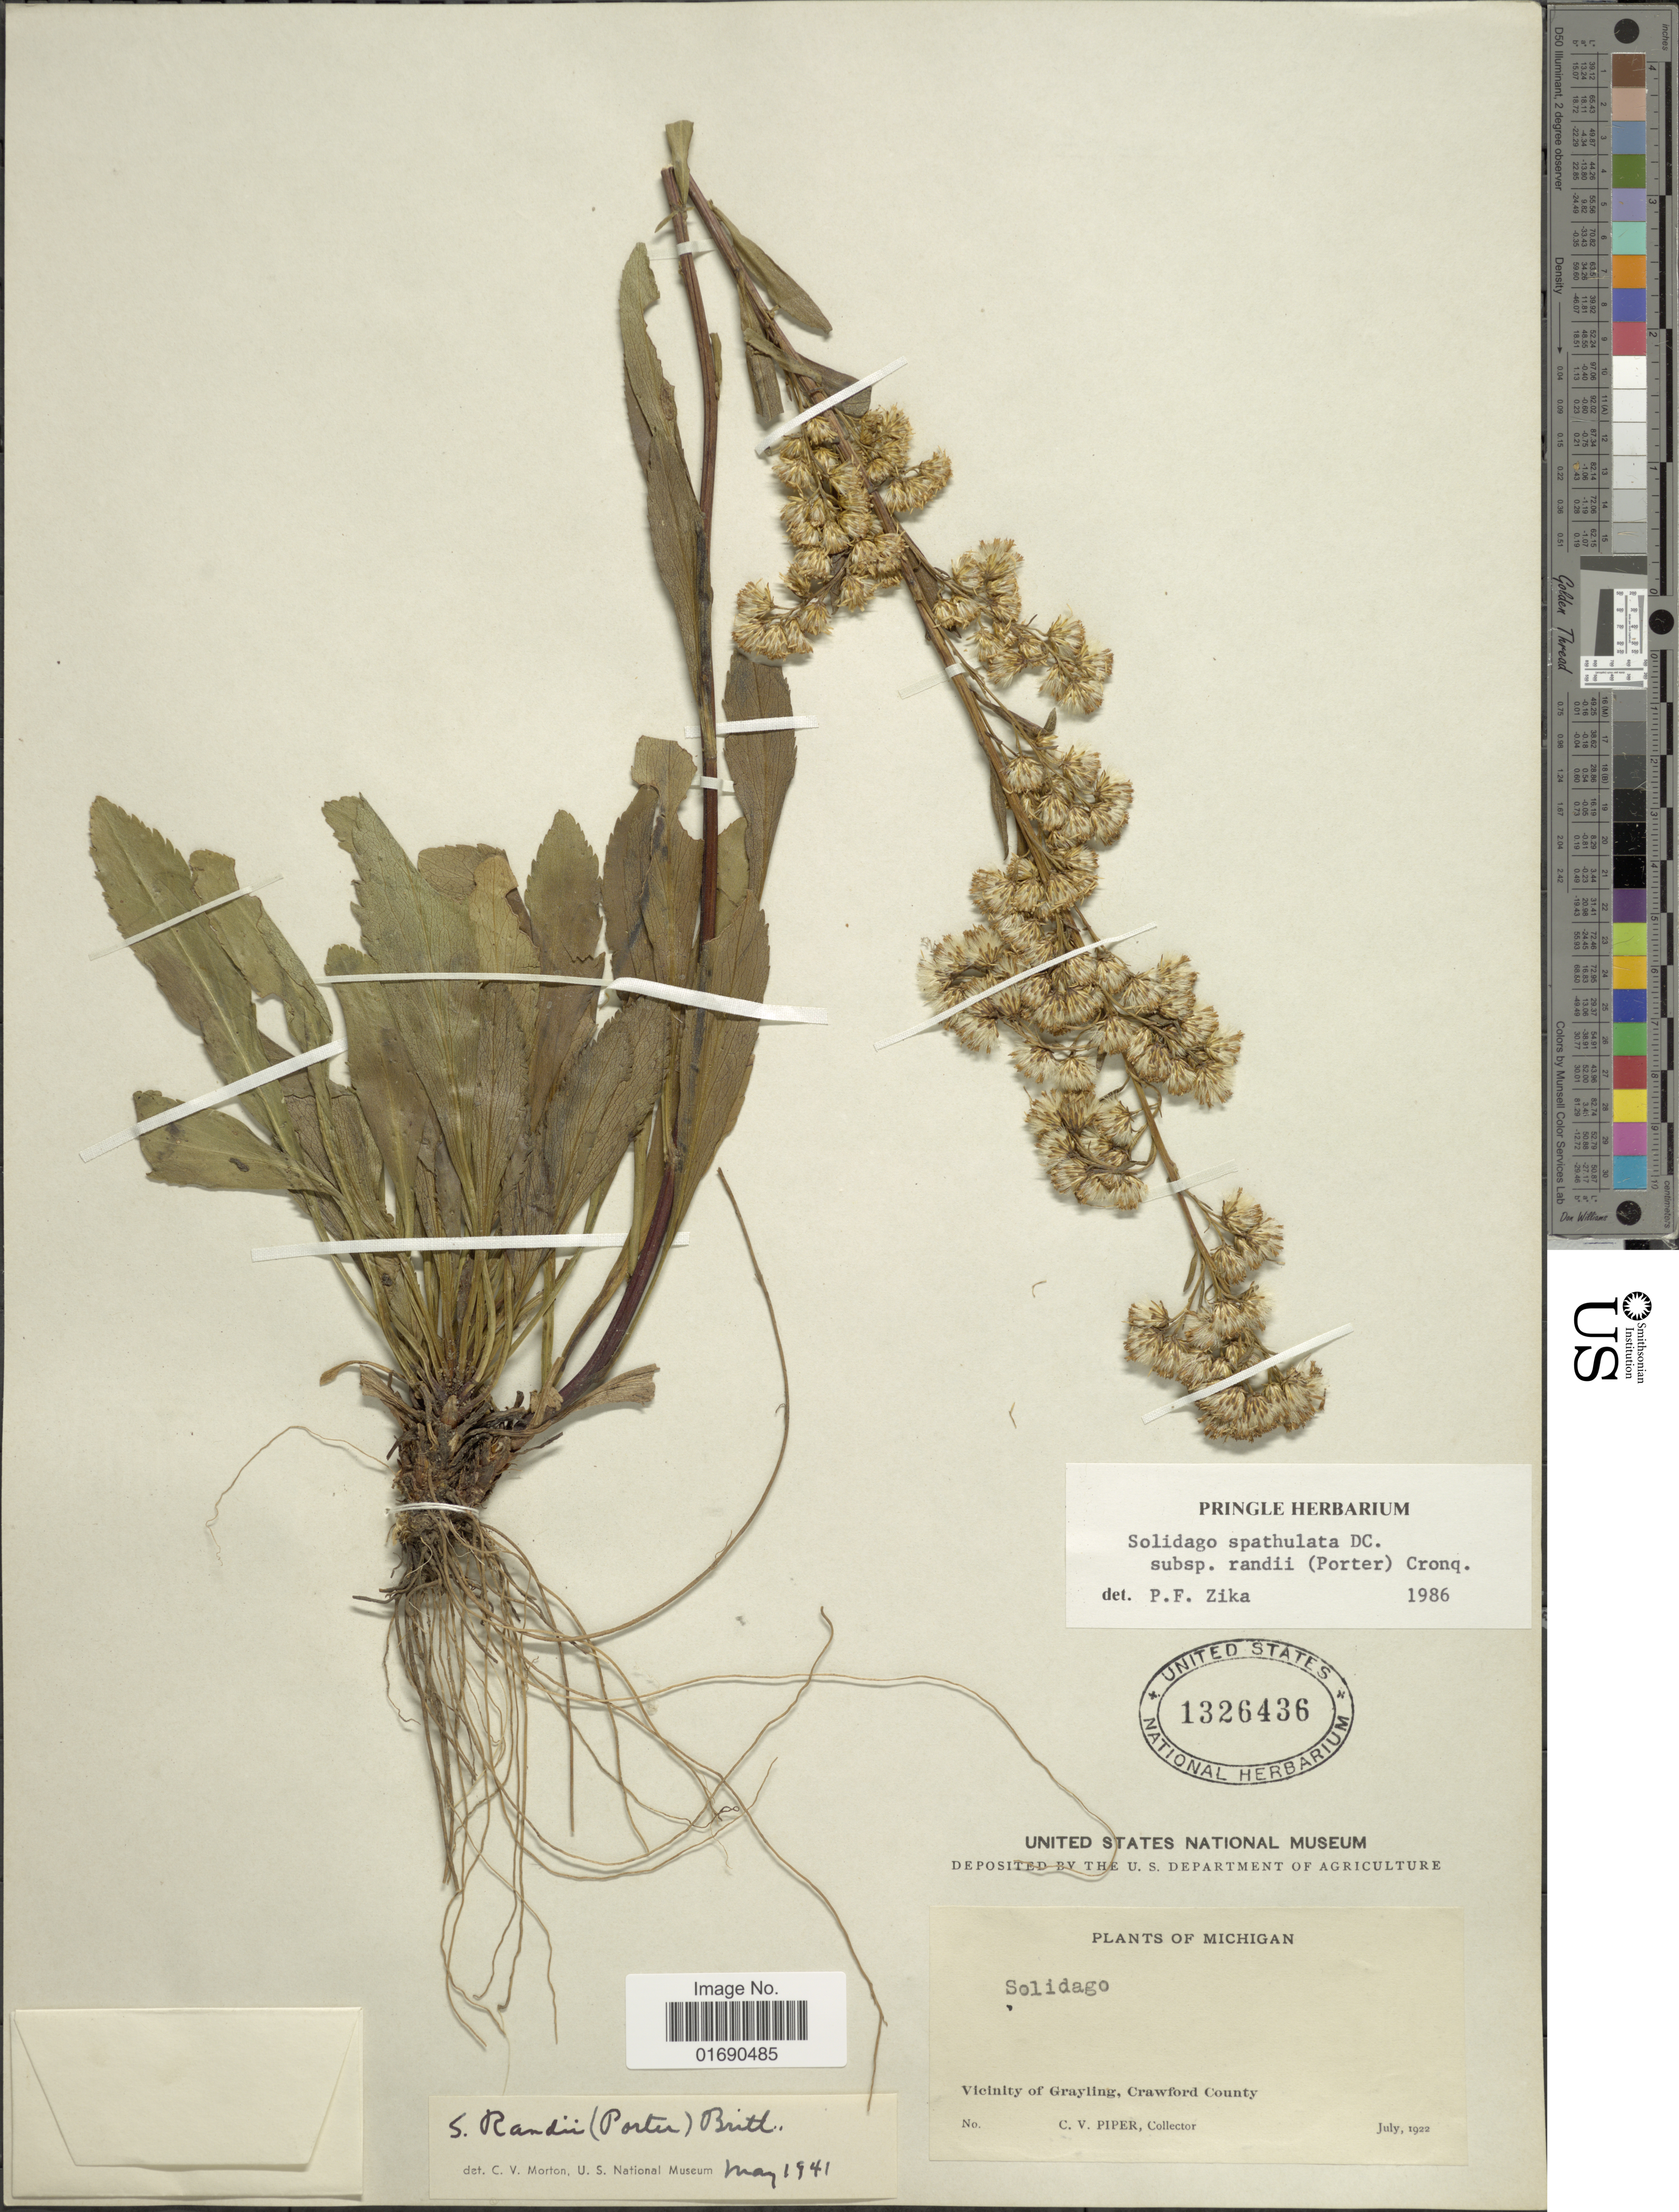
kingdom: Plantae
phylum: Tracheophyta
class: Magnoliopsida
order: Asterales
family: Asteraceae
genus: Solidago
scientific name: Solidago randii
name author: (Porter) Britton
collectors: C. V. Piper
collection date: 1922-07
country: United States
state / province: Michigan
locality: Vicinity of Grayling, Crawford County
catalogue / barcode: US 1326436